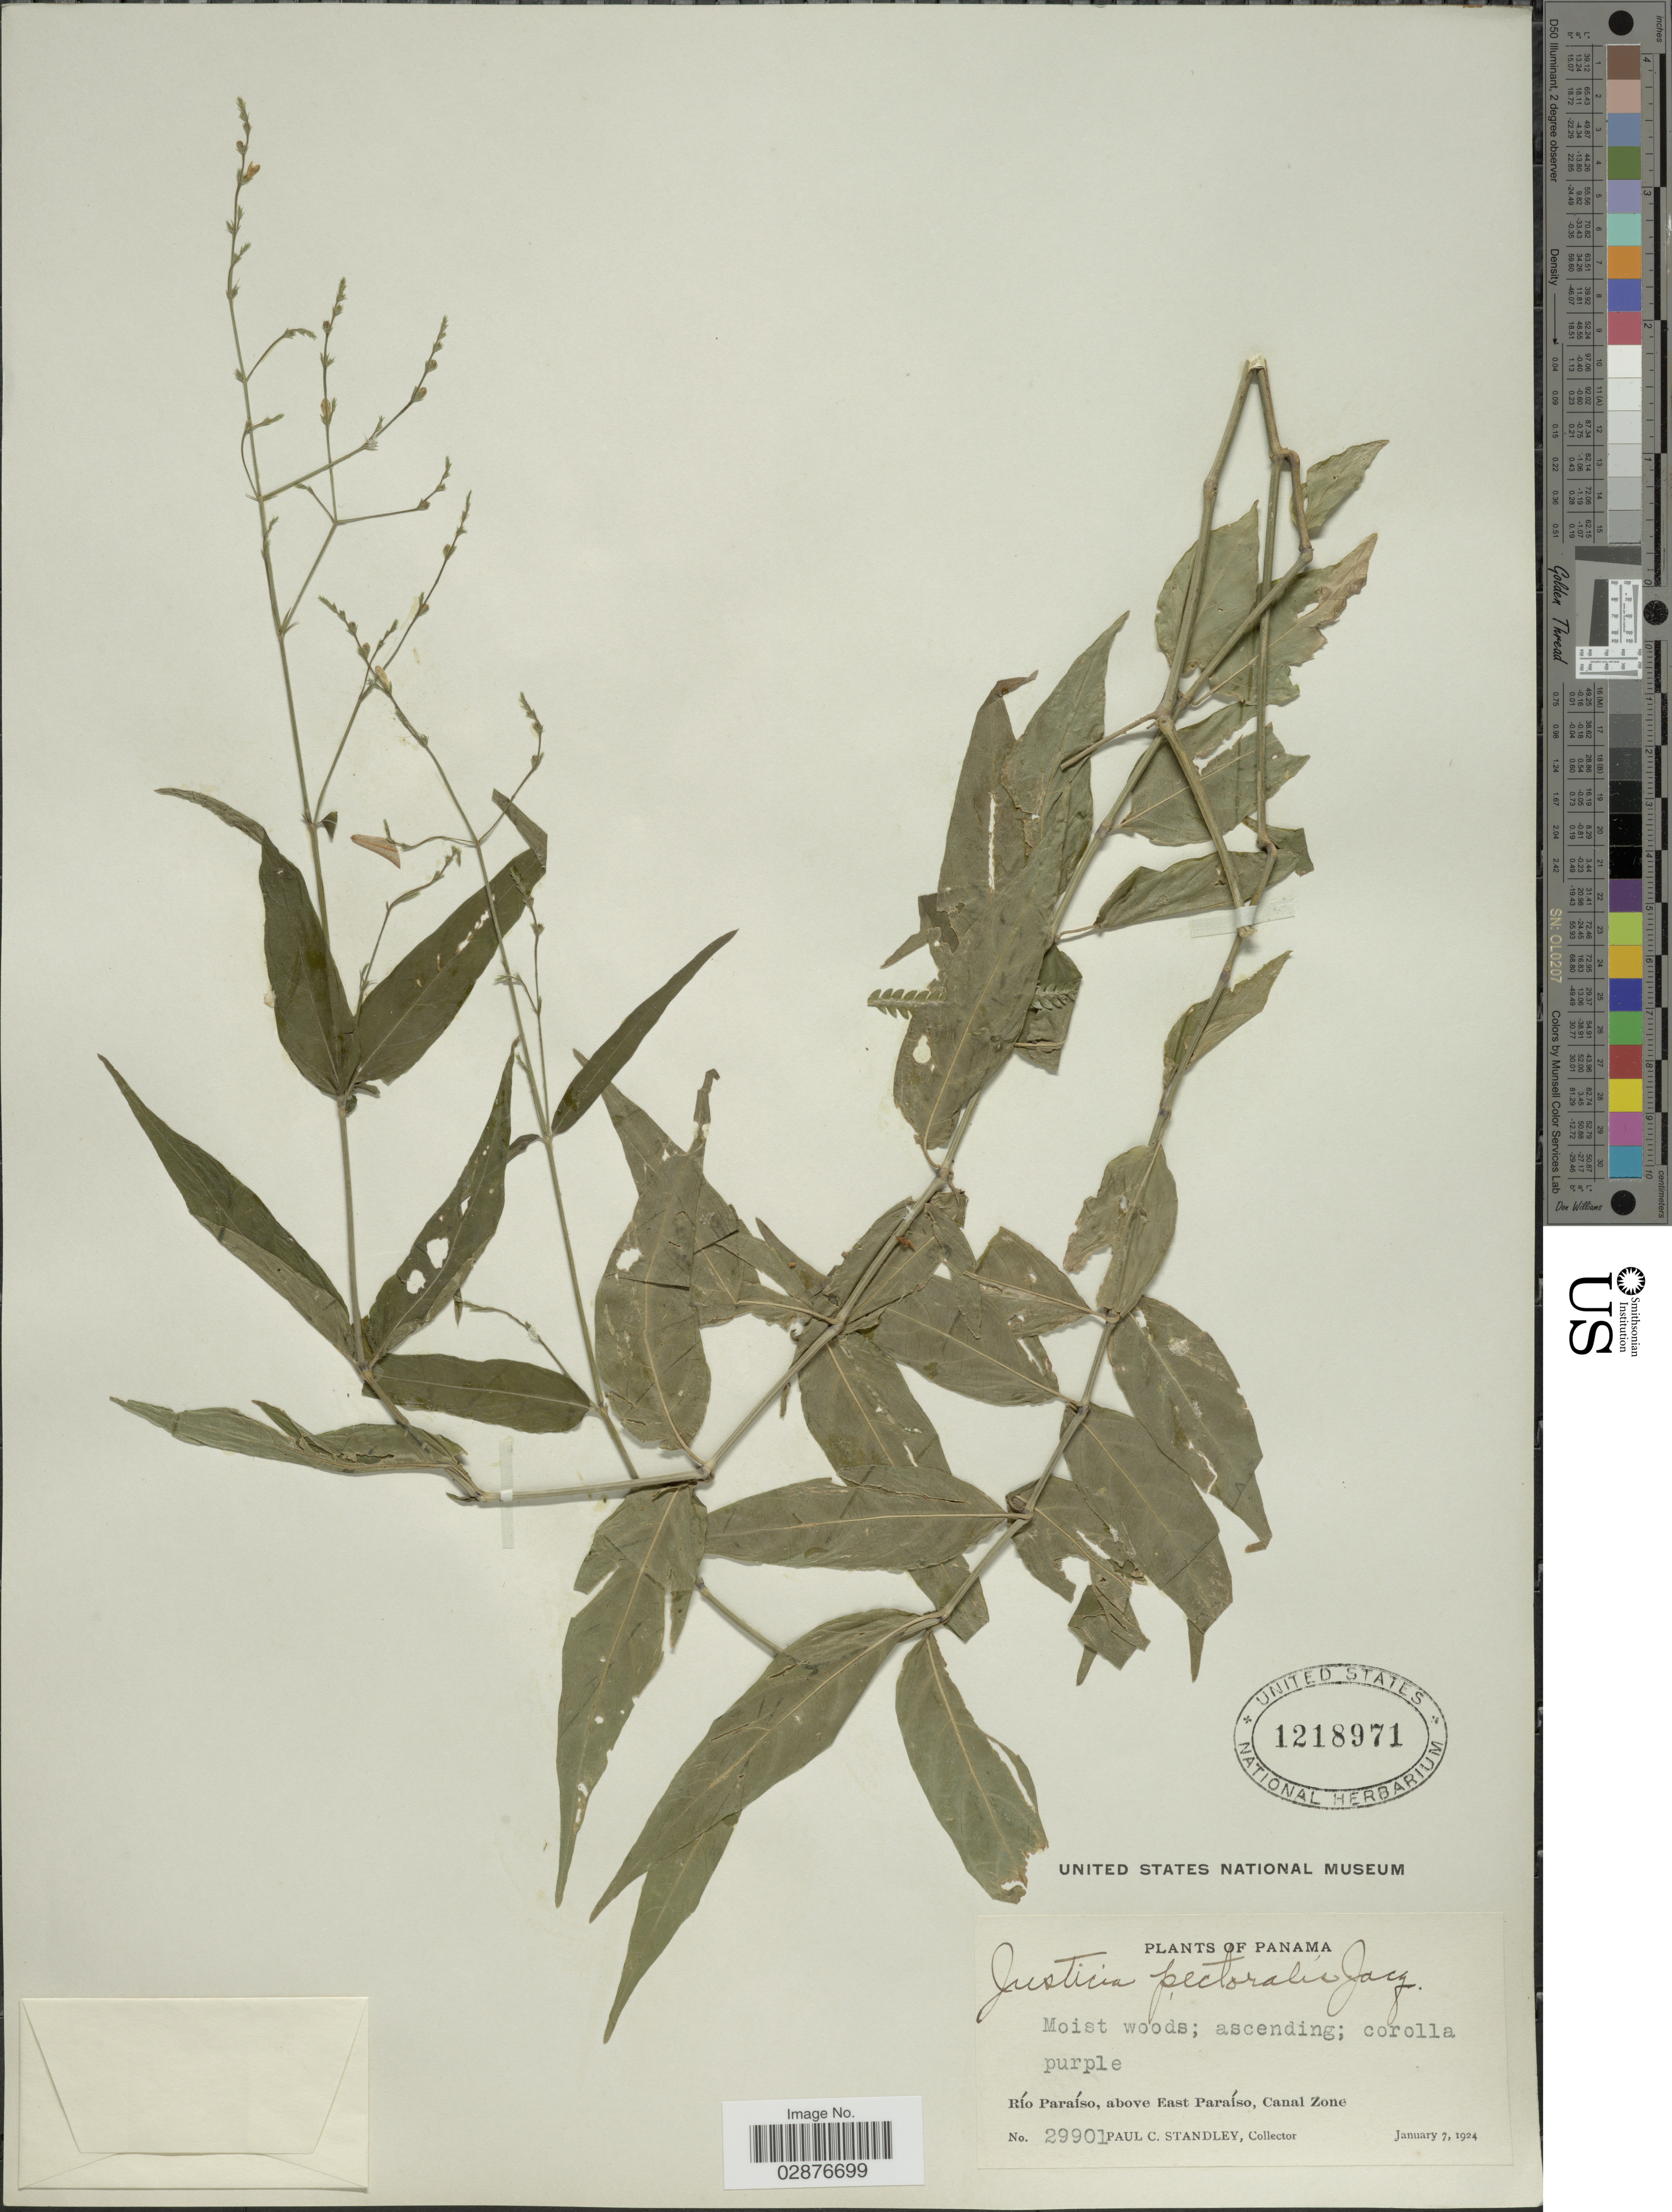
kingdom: Plantae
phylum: Tracheophyta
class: Magnoliopsida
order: Lamiales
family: Acanthaceae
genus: Justicia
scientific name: Justicia pectoralis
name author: Jacq.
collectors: P. C. Standley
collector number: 29901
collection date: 1924-01-07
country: Panama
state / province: Colón / Panamá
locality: Río Paraíso, above East Paraíso, Canal Zone.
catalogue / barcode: US 1218971